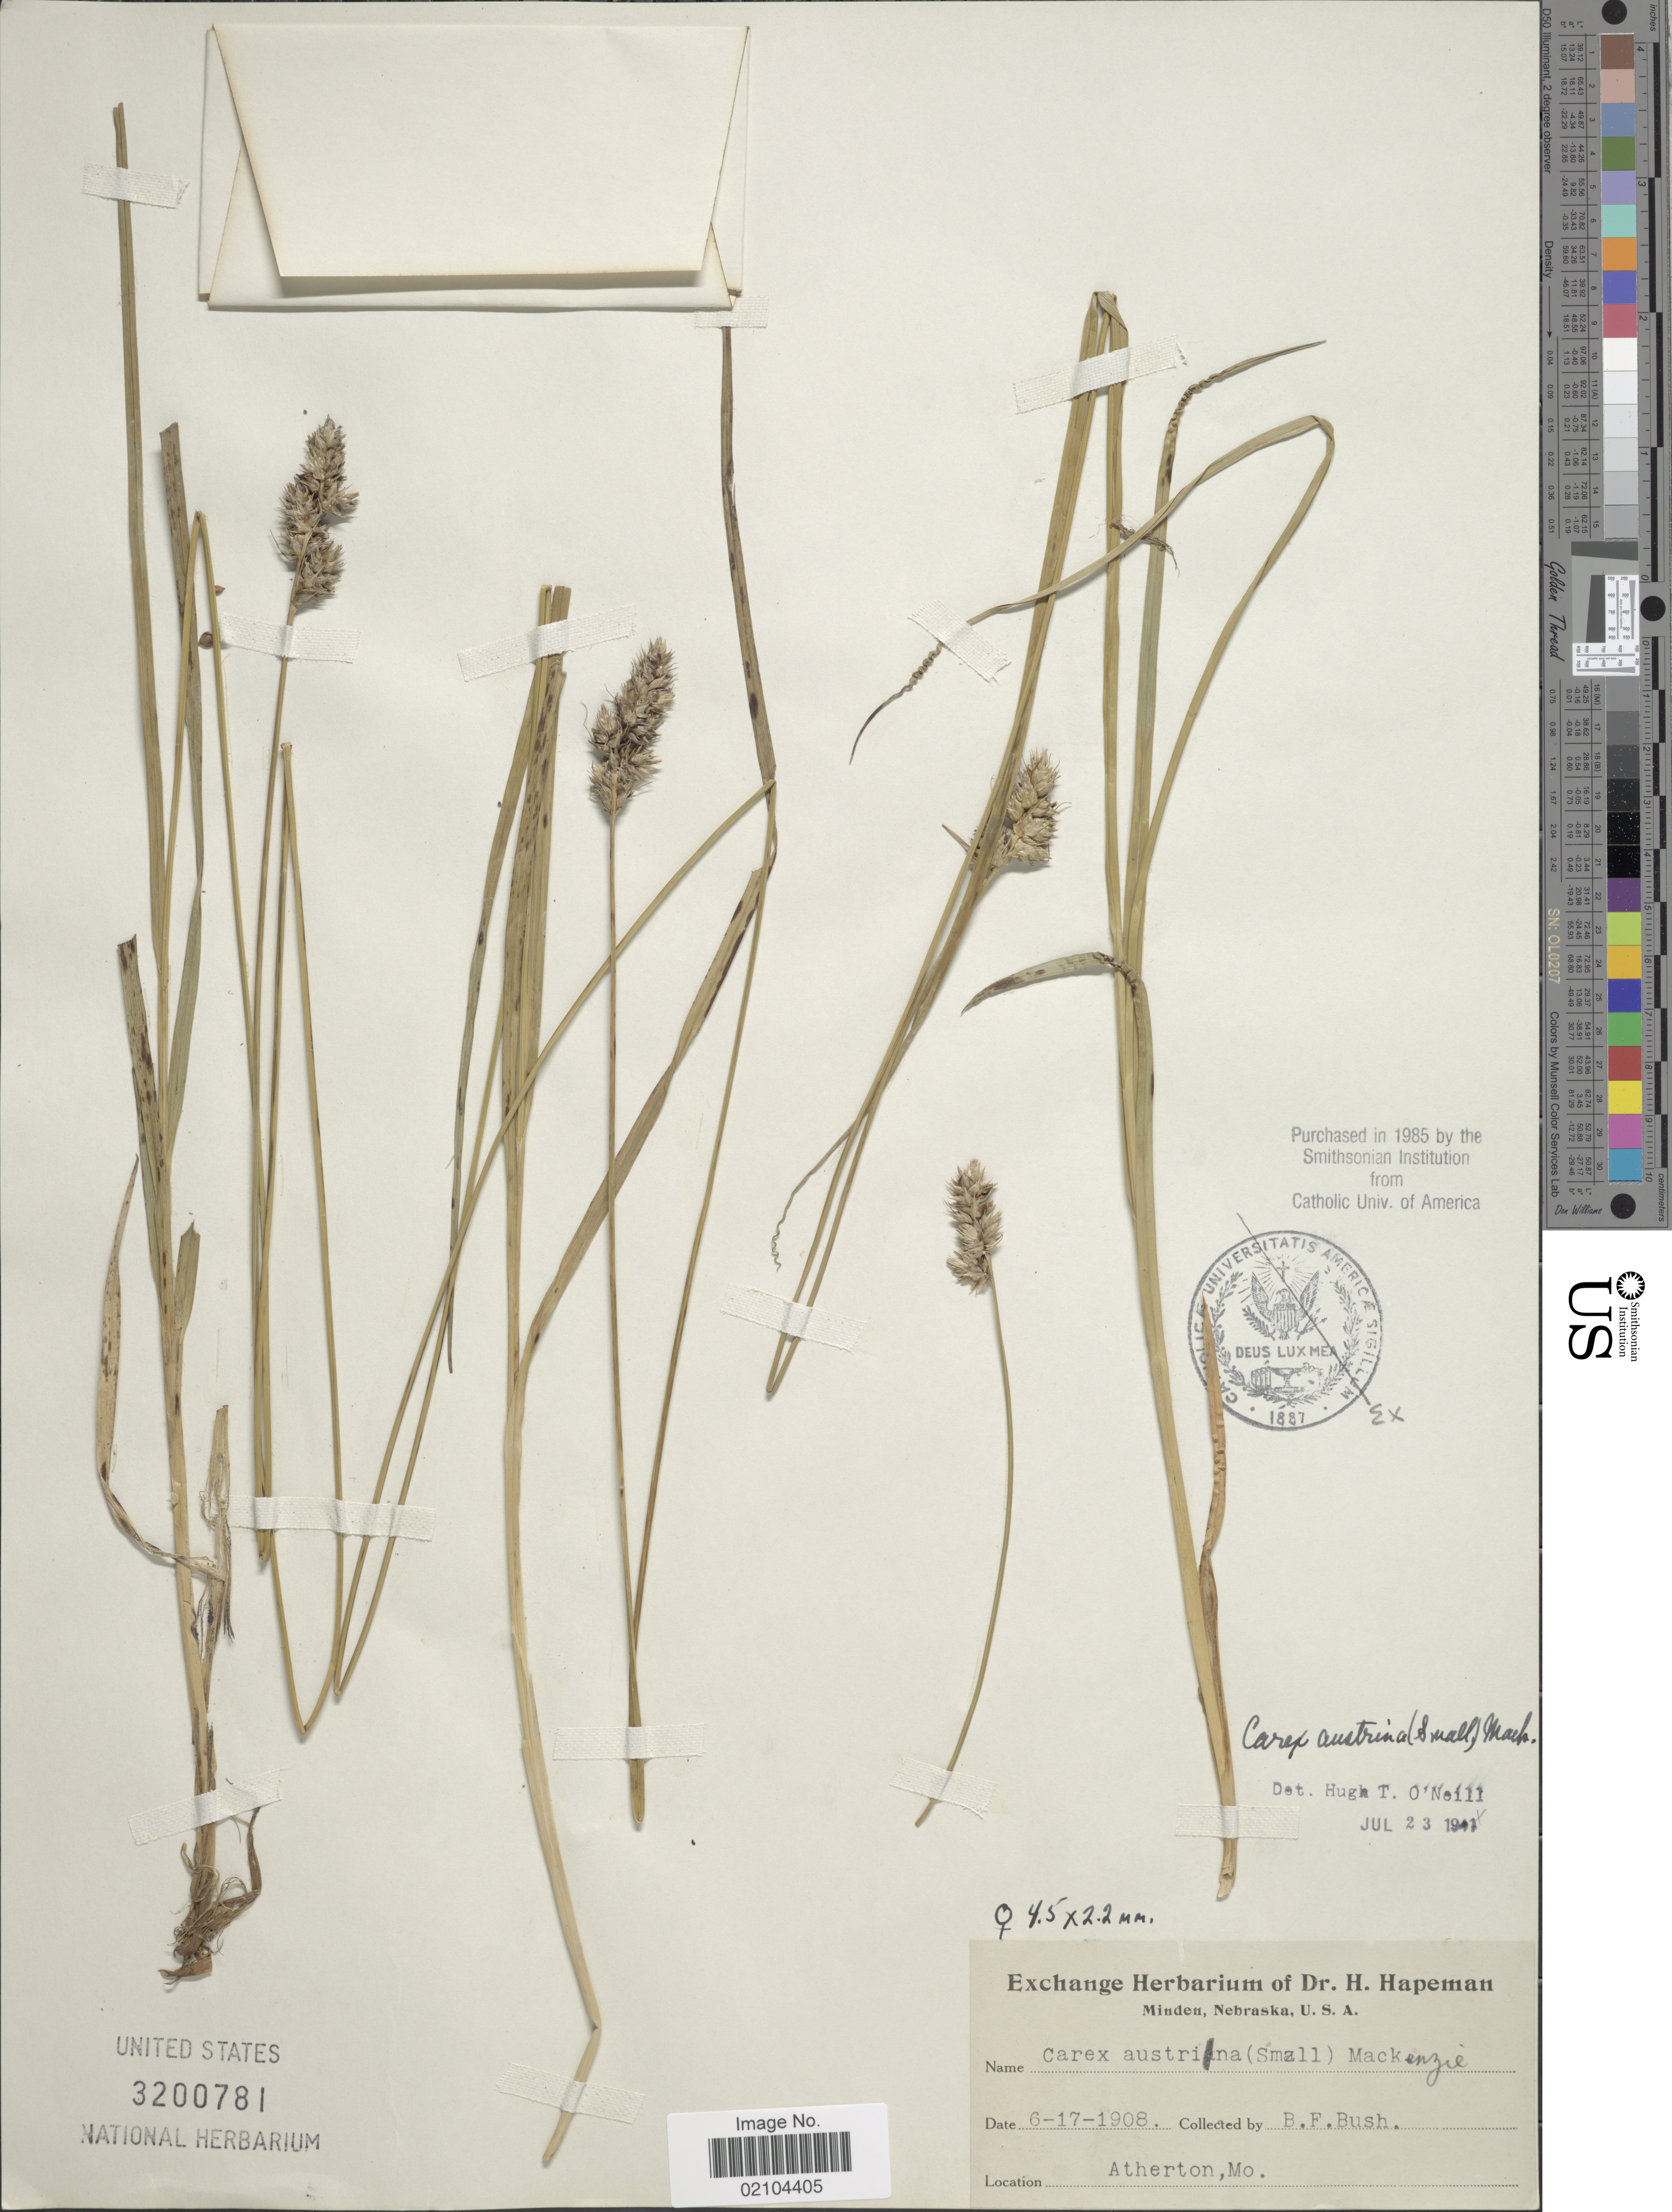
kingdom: Plantae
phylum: Tracheophyta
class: Liliopsida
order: Poales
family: Cyperaceae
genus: Carex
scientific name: Carex austrina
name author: Mack.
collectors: B. F. Bush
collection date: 1908-06-17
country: United States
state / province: Missouri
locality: Atherton.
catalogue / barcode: US 3200781